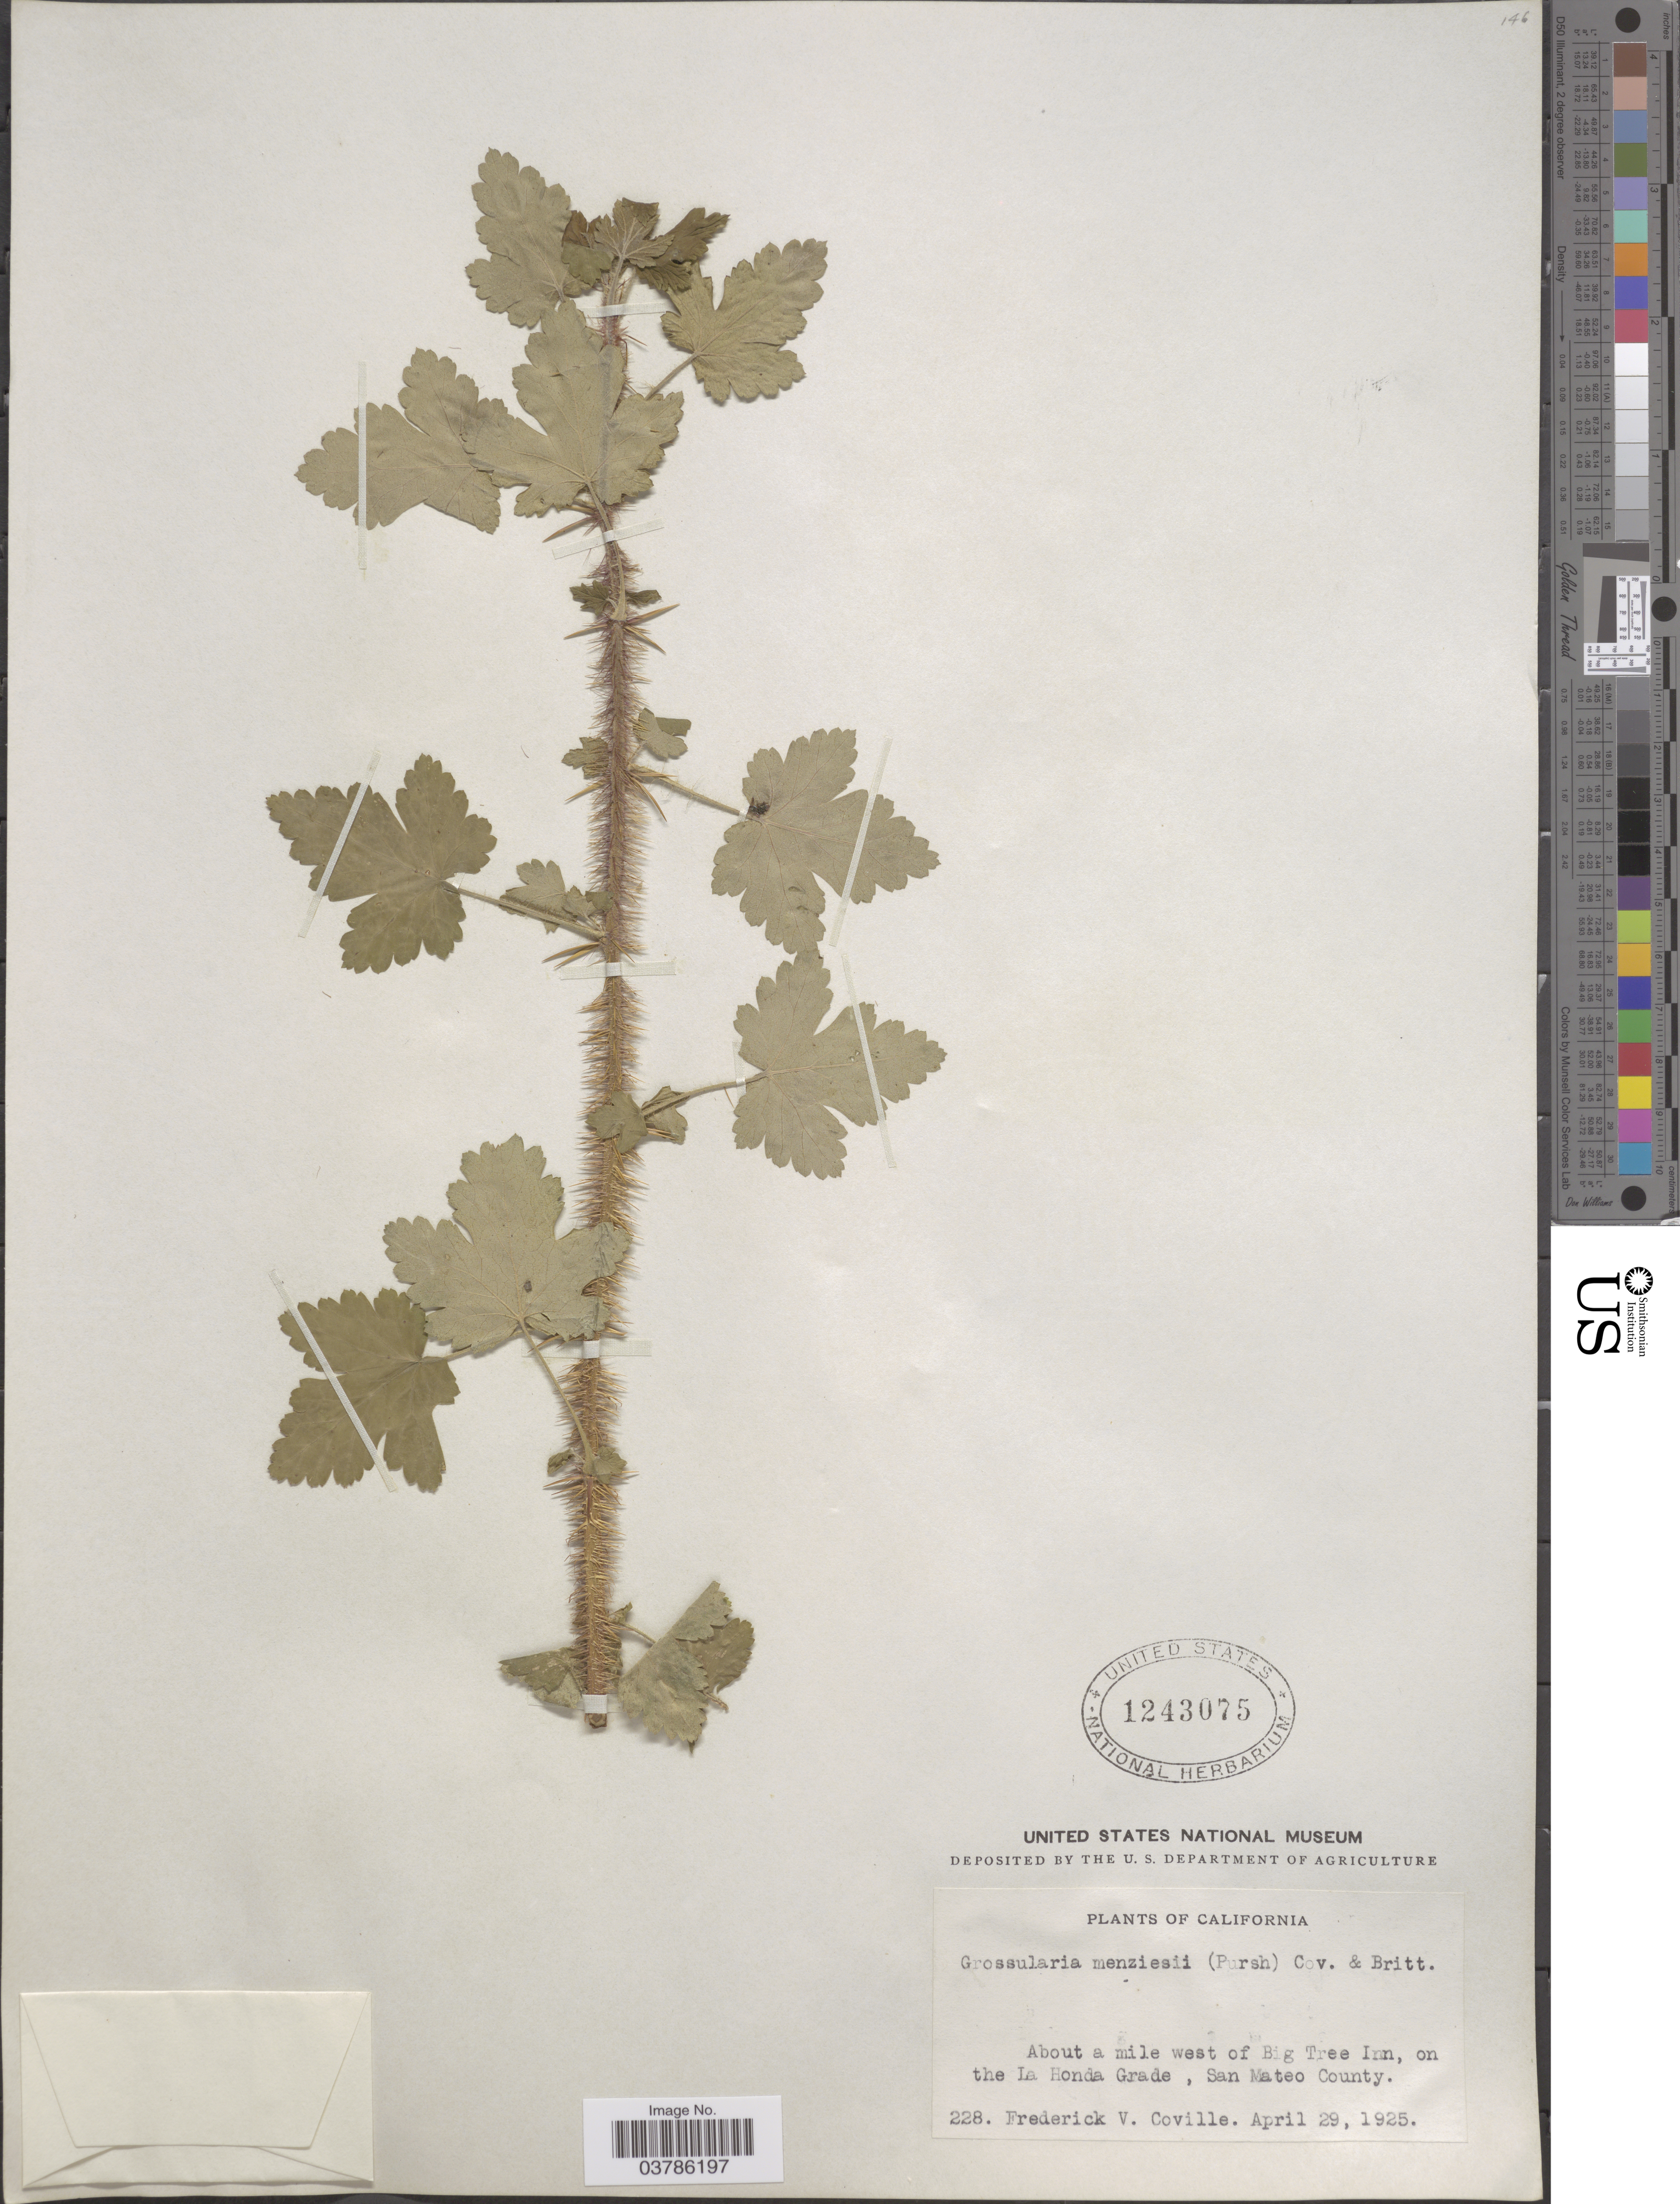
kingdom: Plantae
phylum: Tracheophyta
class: Magnoliopsida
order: Saxifragales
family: Grossulariaceae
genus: Ribes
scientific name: Ribes menziesii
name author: Pursh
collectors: F. V. Coville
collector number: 228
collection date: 1925-04-29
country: United States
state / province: California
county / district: San Mateo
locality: About a mile west of Big Tree Inn, on the La Honda Grade, San Mateo County.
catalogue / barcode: US 1243075